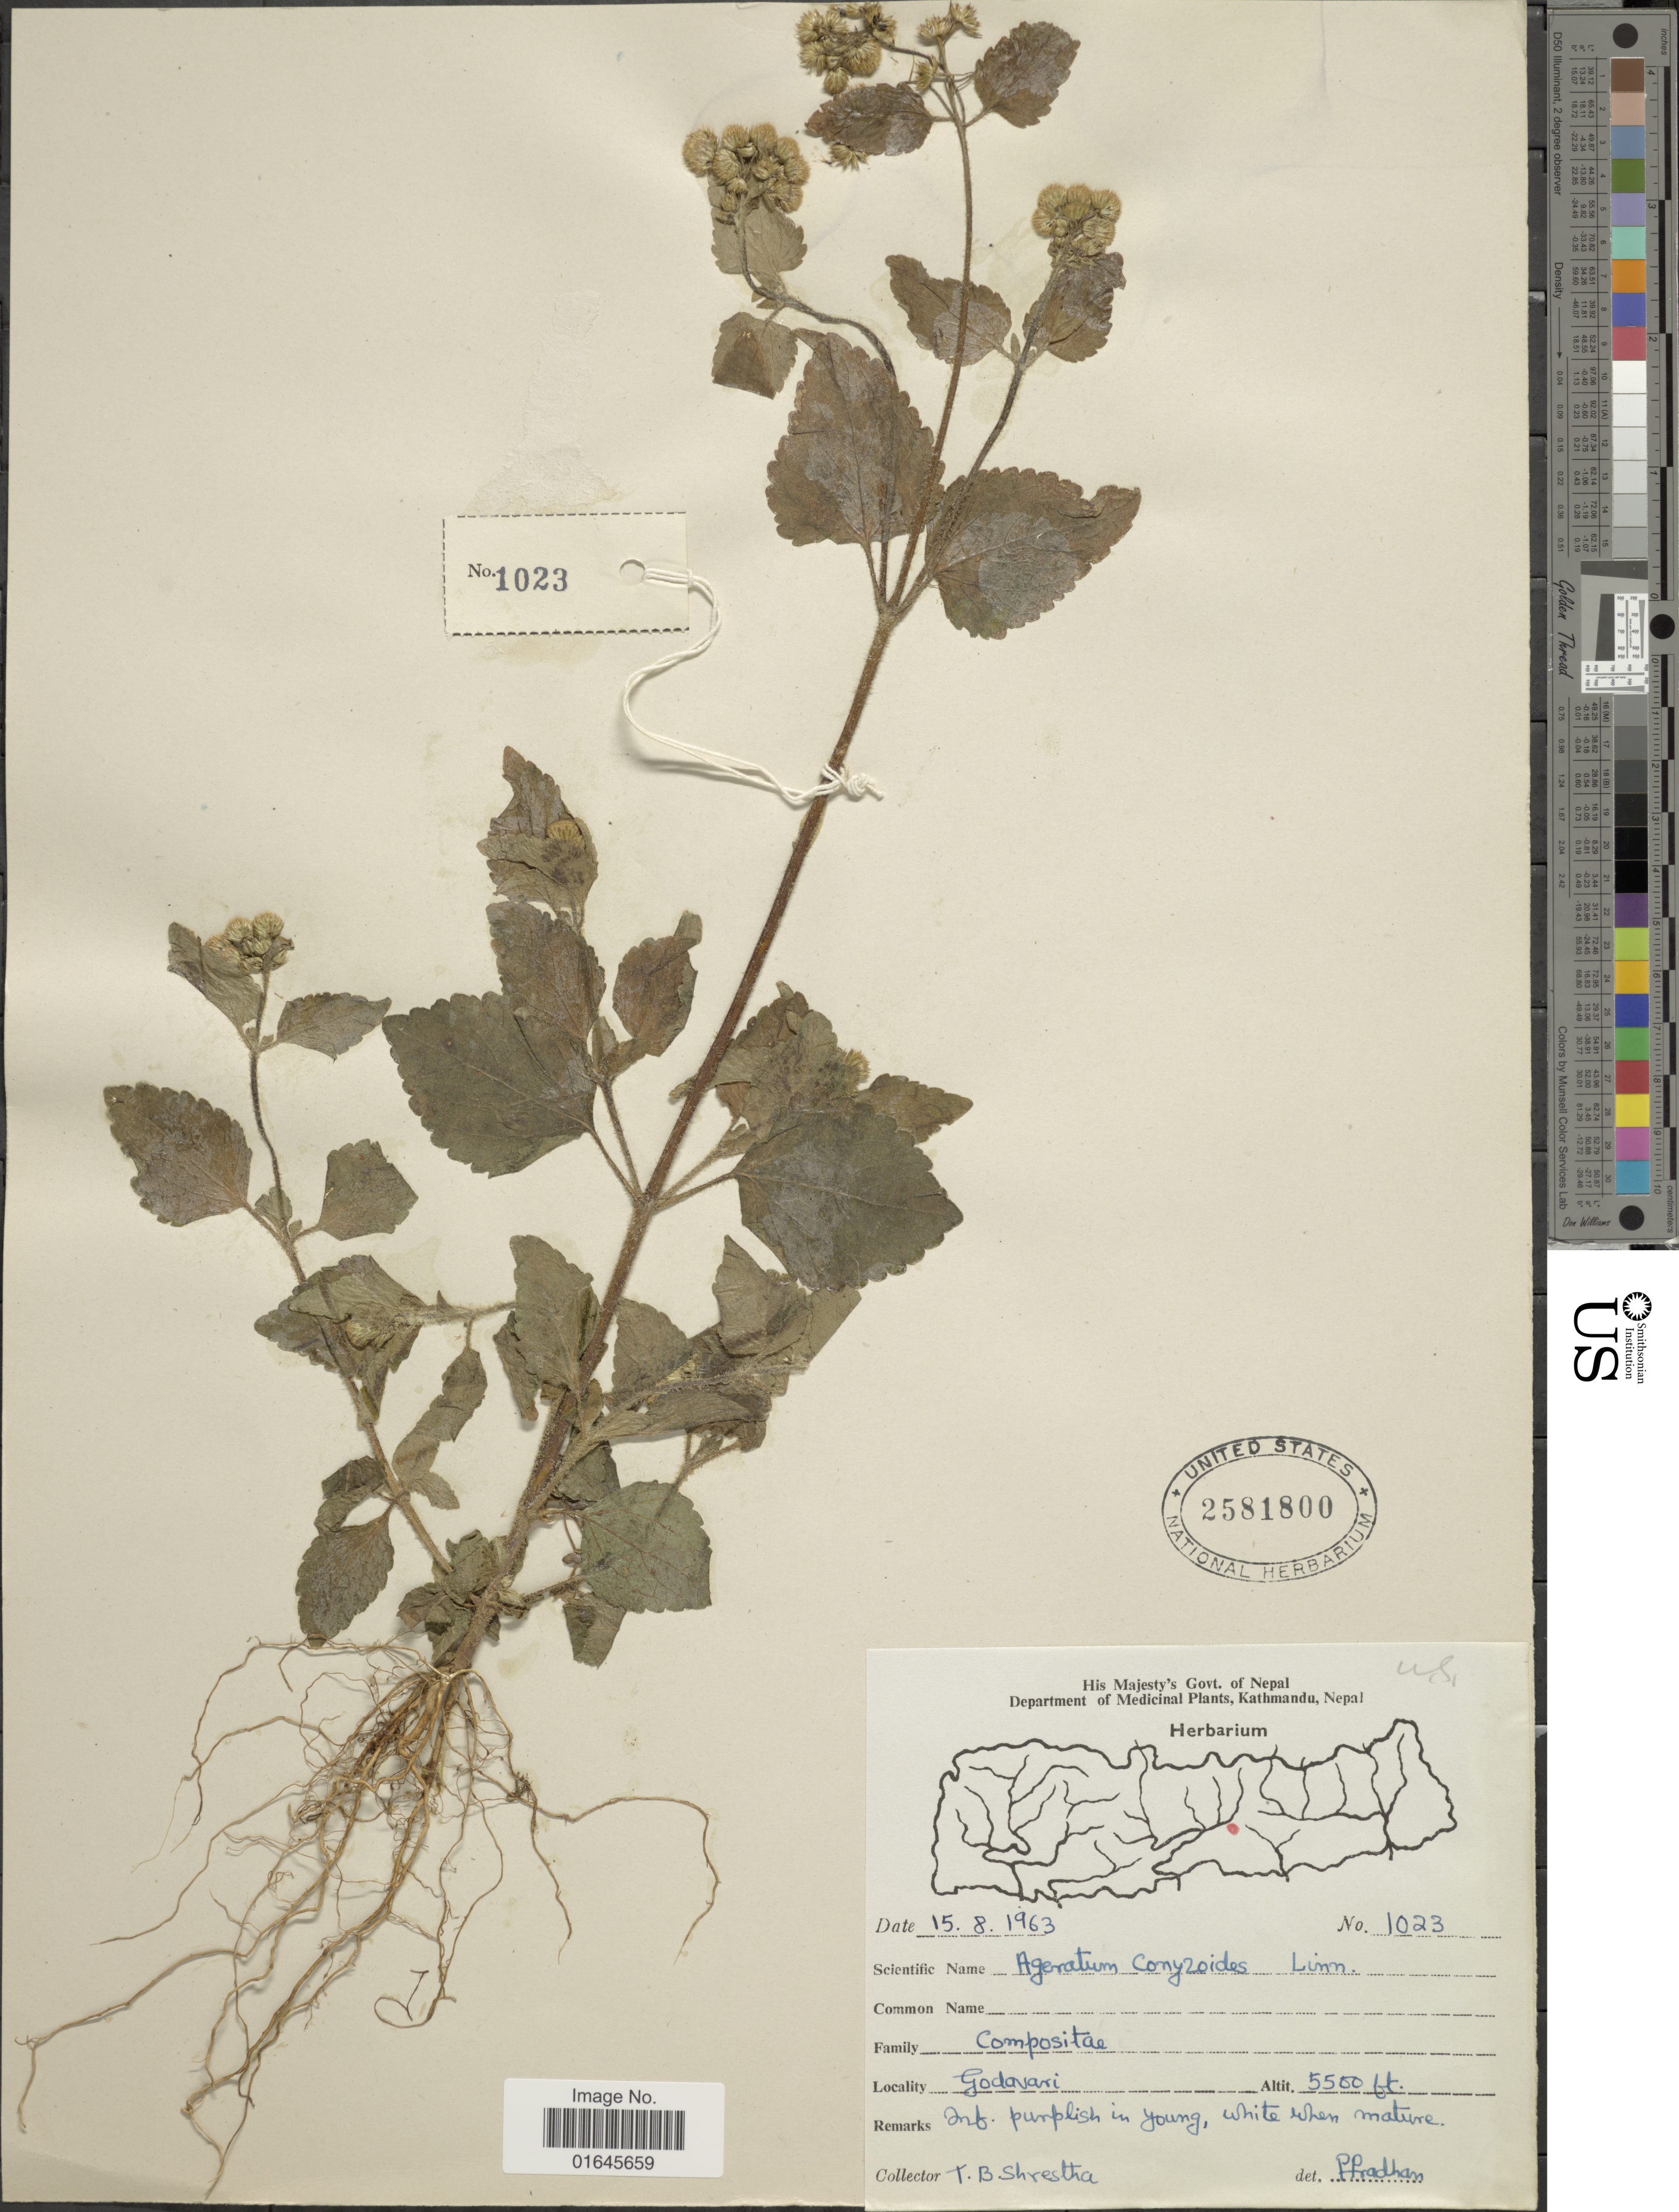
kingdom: Plantae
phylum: Tracheophyta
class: Magnoliopsida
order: Asterales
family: Asteraceae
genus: Ageratum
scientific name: Ageratum conyzoides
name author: L.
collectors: T. B. Shrestha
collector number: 1023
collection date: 1963-08-15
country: Nepal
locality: Godavari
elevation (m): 1676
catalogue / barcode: US 2581800